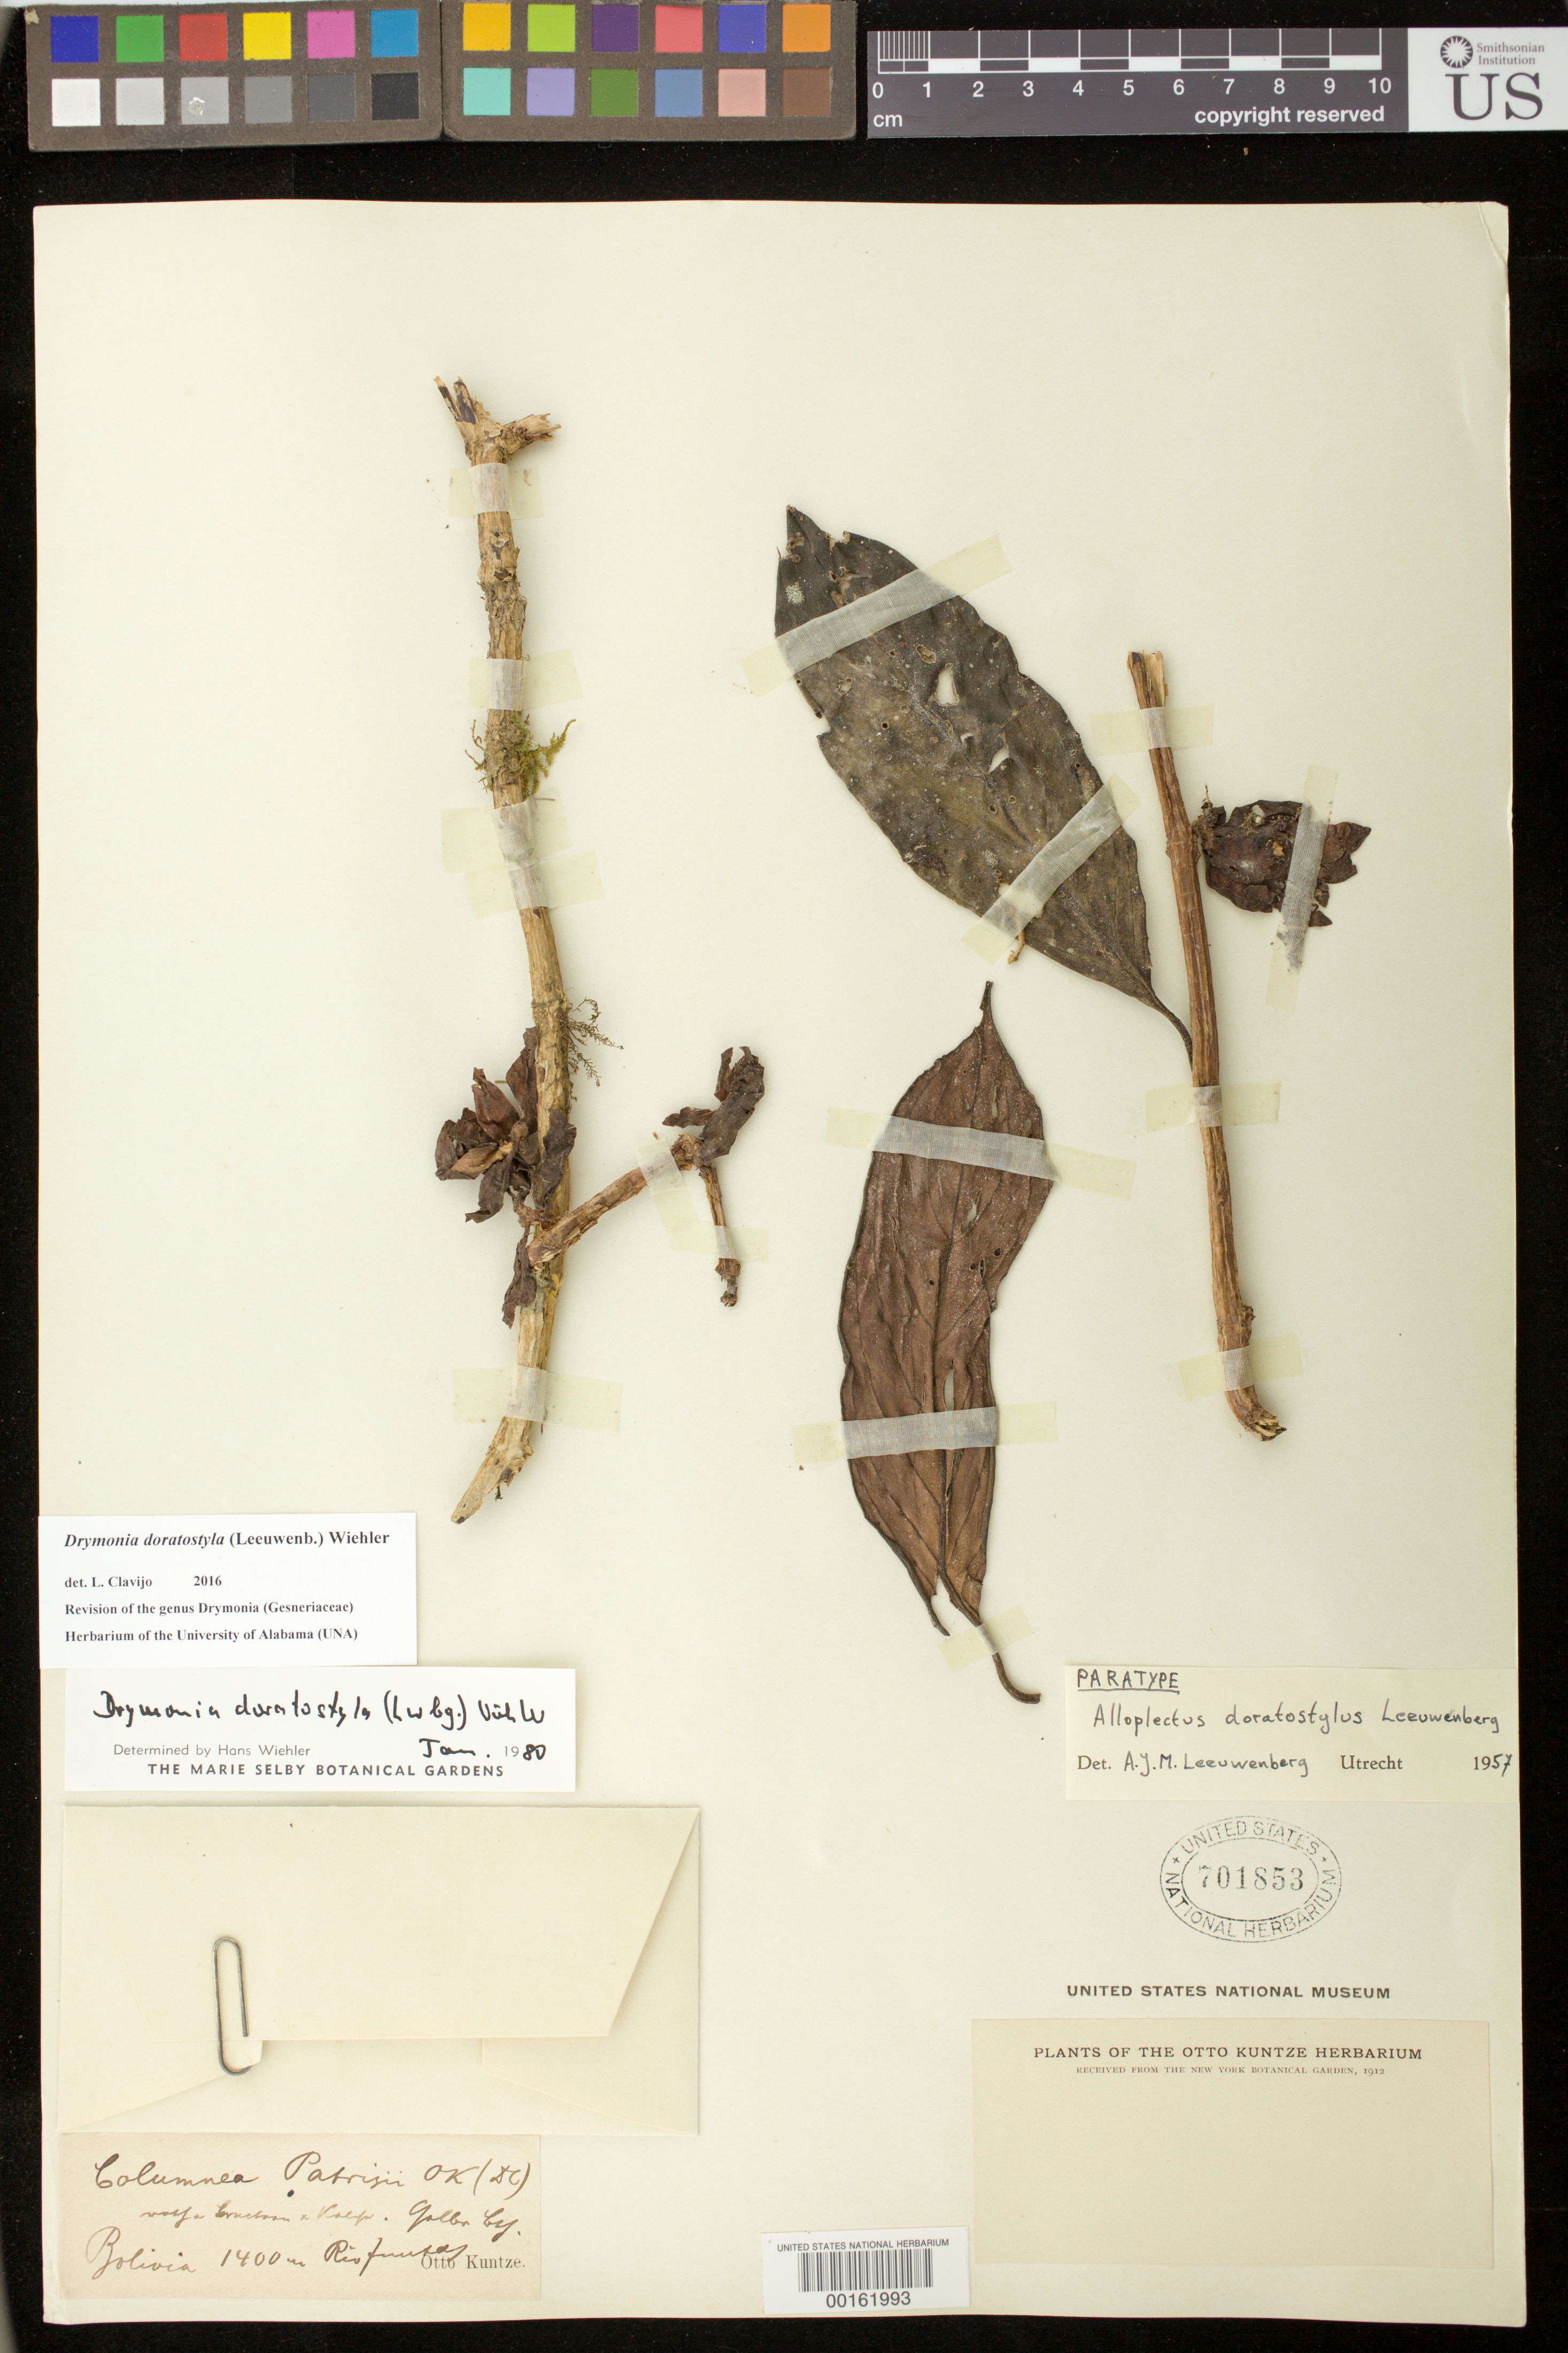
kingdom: Plantae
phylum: Tracheophyta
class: Magnoliopsida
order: Lamiales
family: Gesneriaceae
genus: Drymonia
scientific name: Drymonia doratostyla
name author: (Leeuwenb.) Wiehler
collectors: C.E.O. Kuntze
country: Bolivia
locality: Rio Juntas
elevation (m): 1400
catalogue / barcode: US 701853